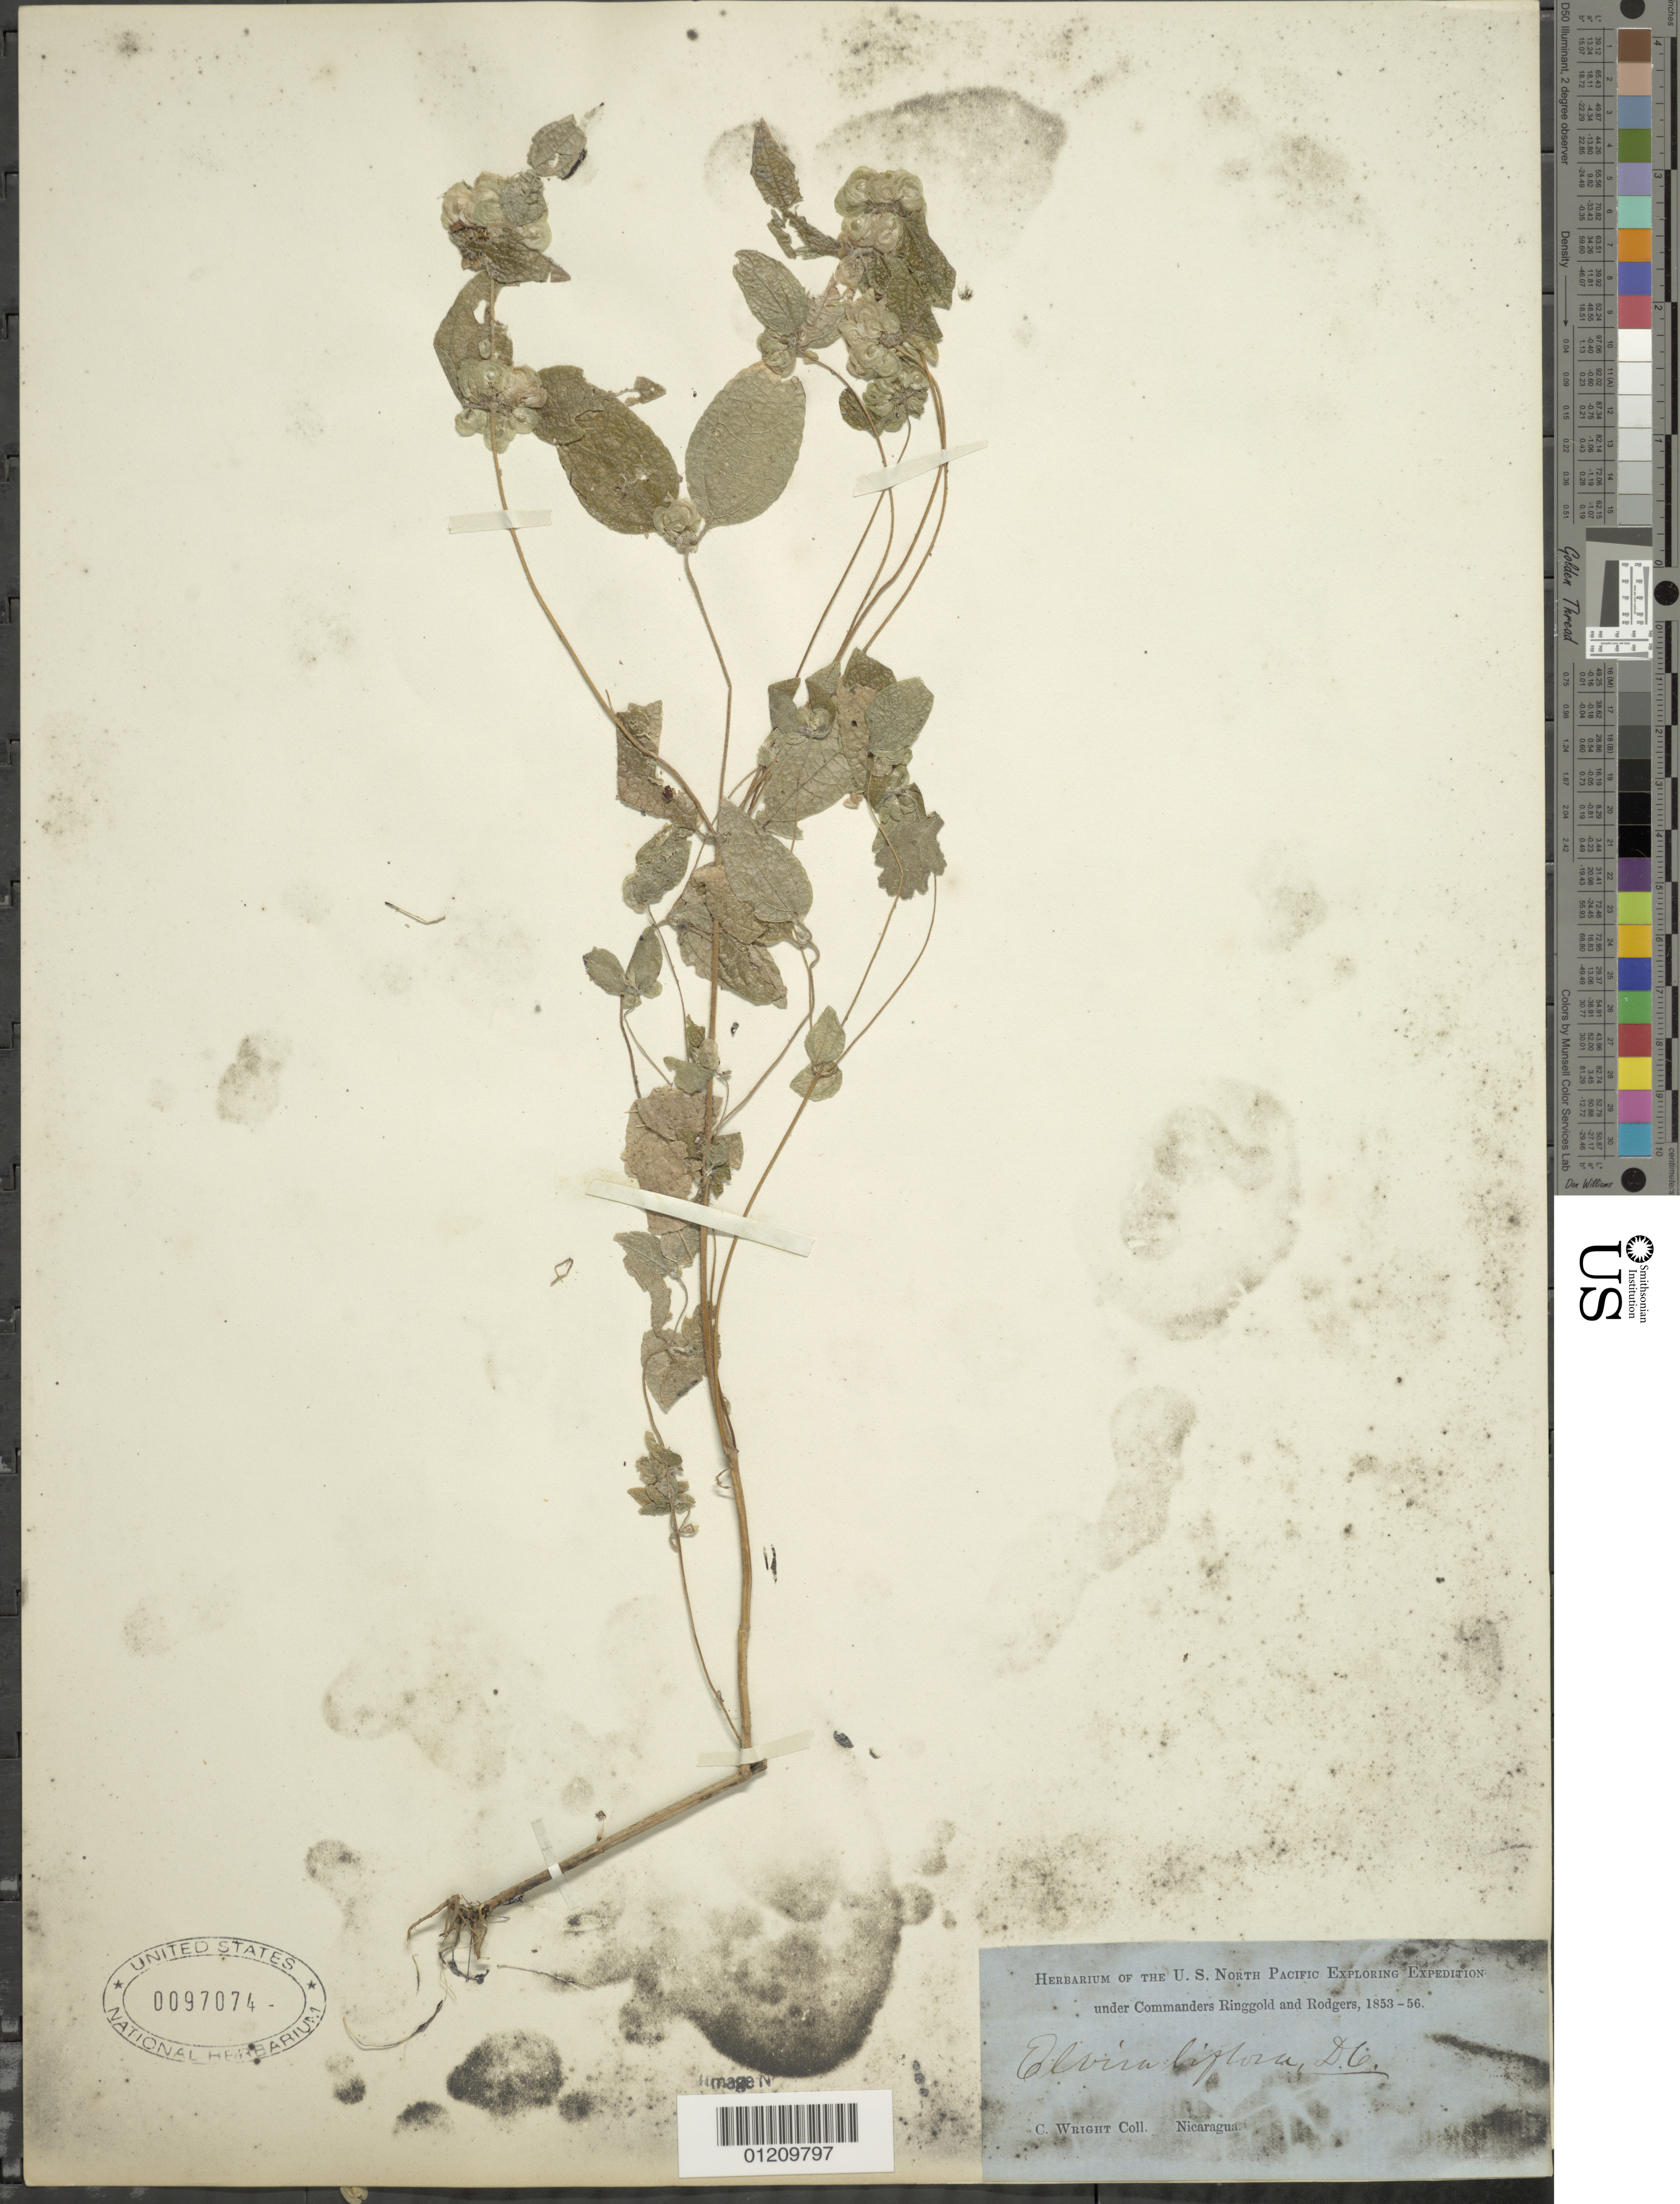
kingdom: Plantae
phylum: Tracheophyta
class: Magnoliopsida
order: Asterales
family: Asteraceae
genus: Delilia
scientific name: Delilia biflora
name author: (L.) Kuntze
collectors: C. Wright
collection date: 1853/1856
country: Nicaragua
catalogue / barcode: US 97074